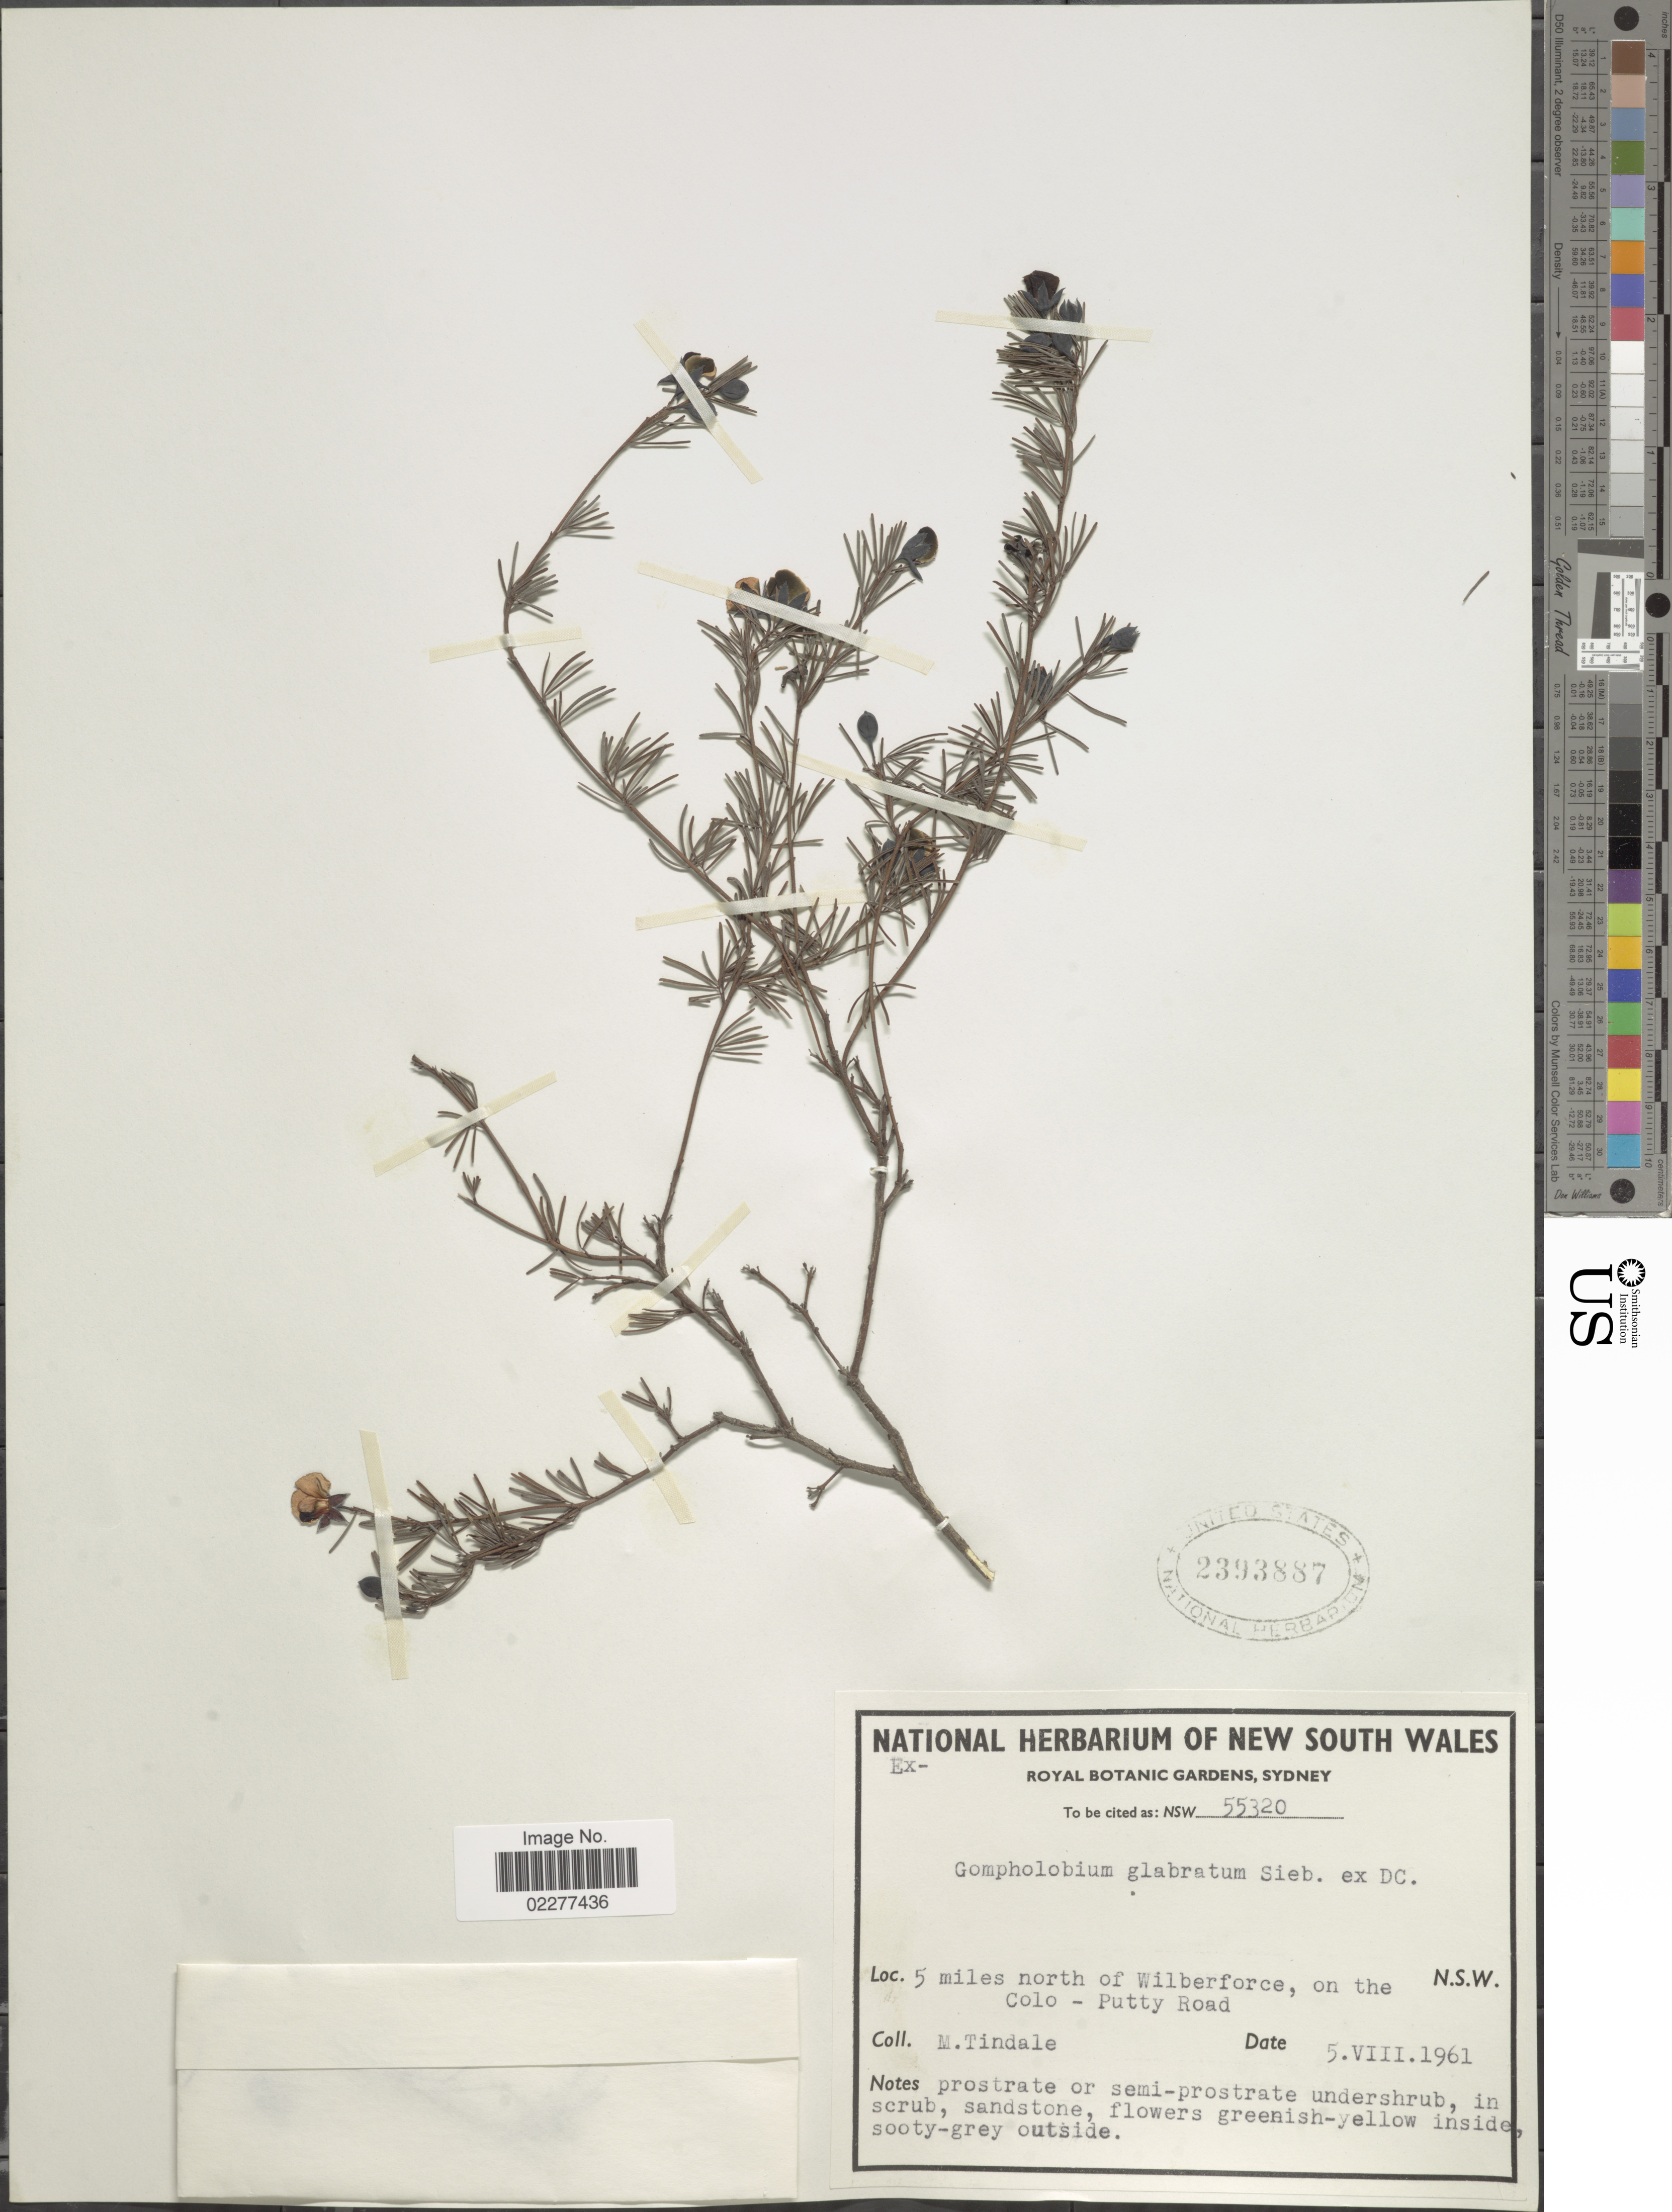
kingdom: Plantae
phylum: Tracheophyta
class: Magnoliopsida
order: Fabales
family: Fabaceae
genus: Gompholobium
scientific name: Gompholobium glabratum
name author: DC.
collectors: M. D. Tindale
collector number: NSW 55320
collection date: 1961-08-05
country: Australia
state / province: New South Wales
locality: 5 miles north of Wilberforce, on the Colo - Putty Road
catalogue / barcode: US 2393887